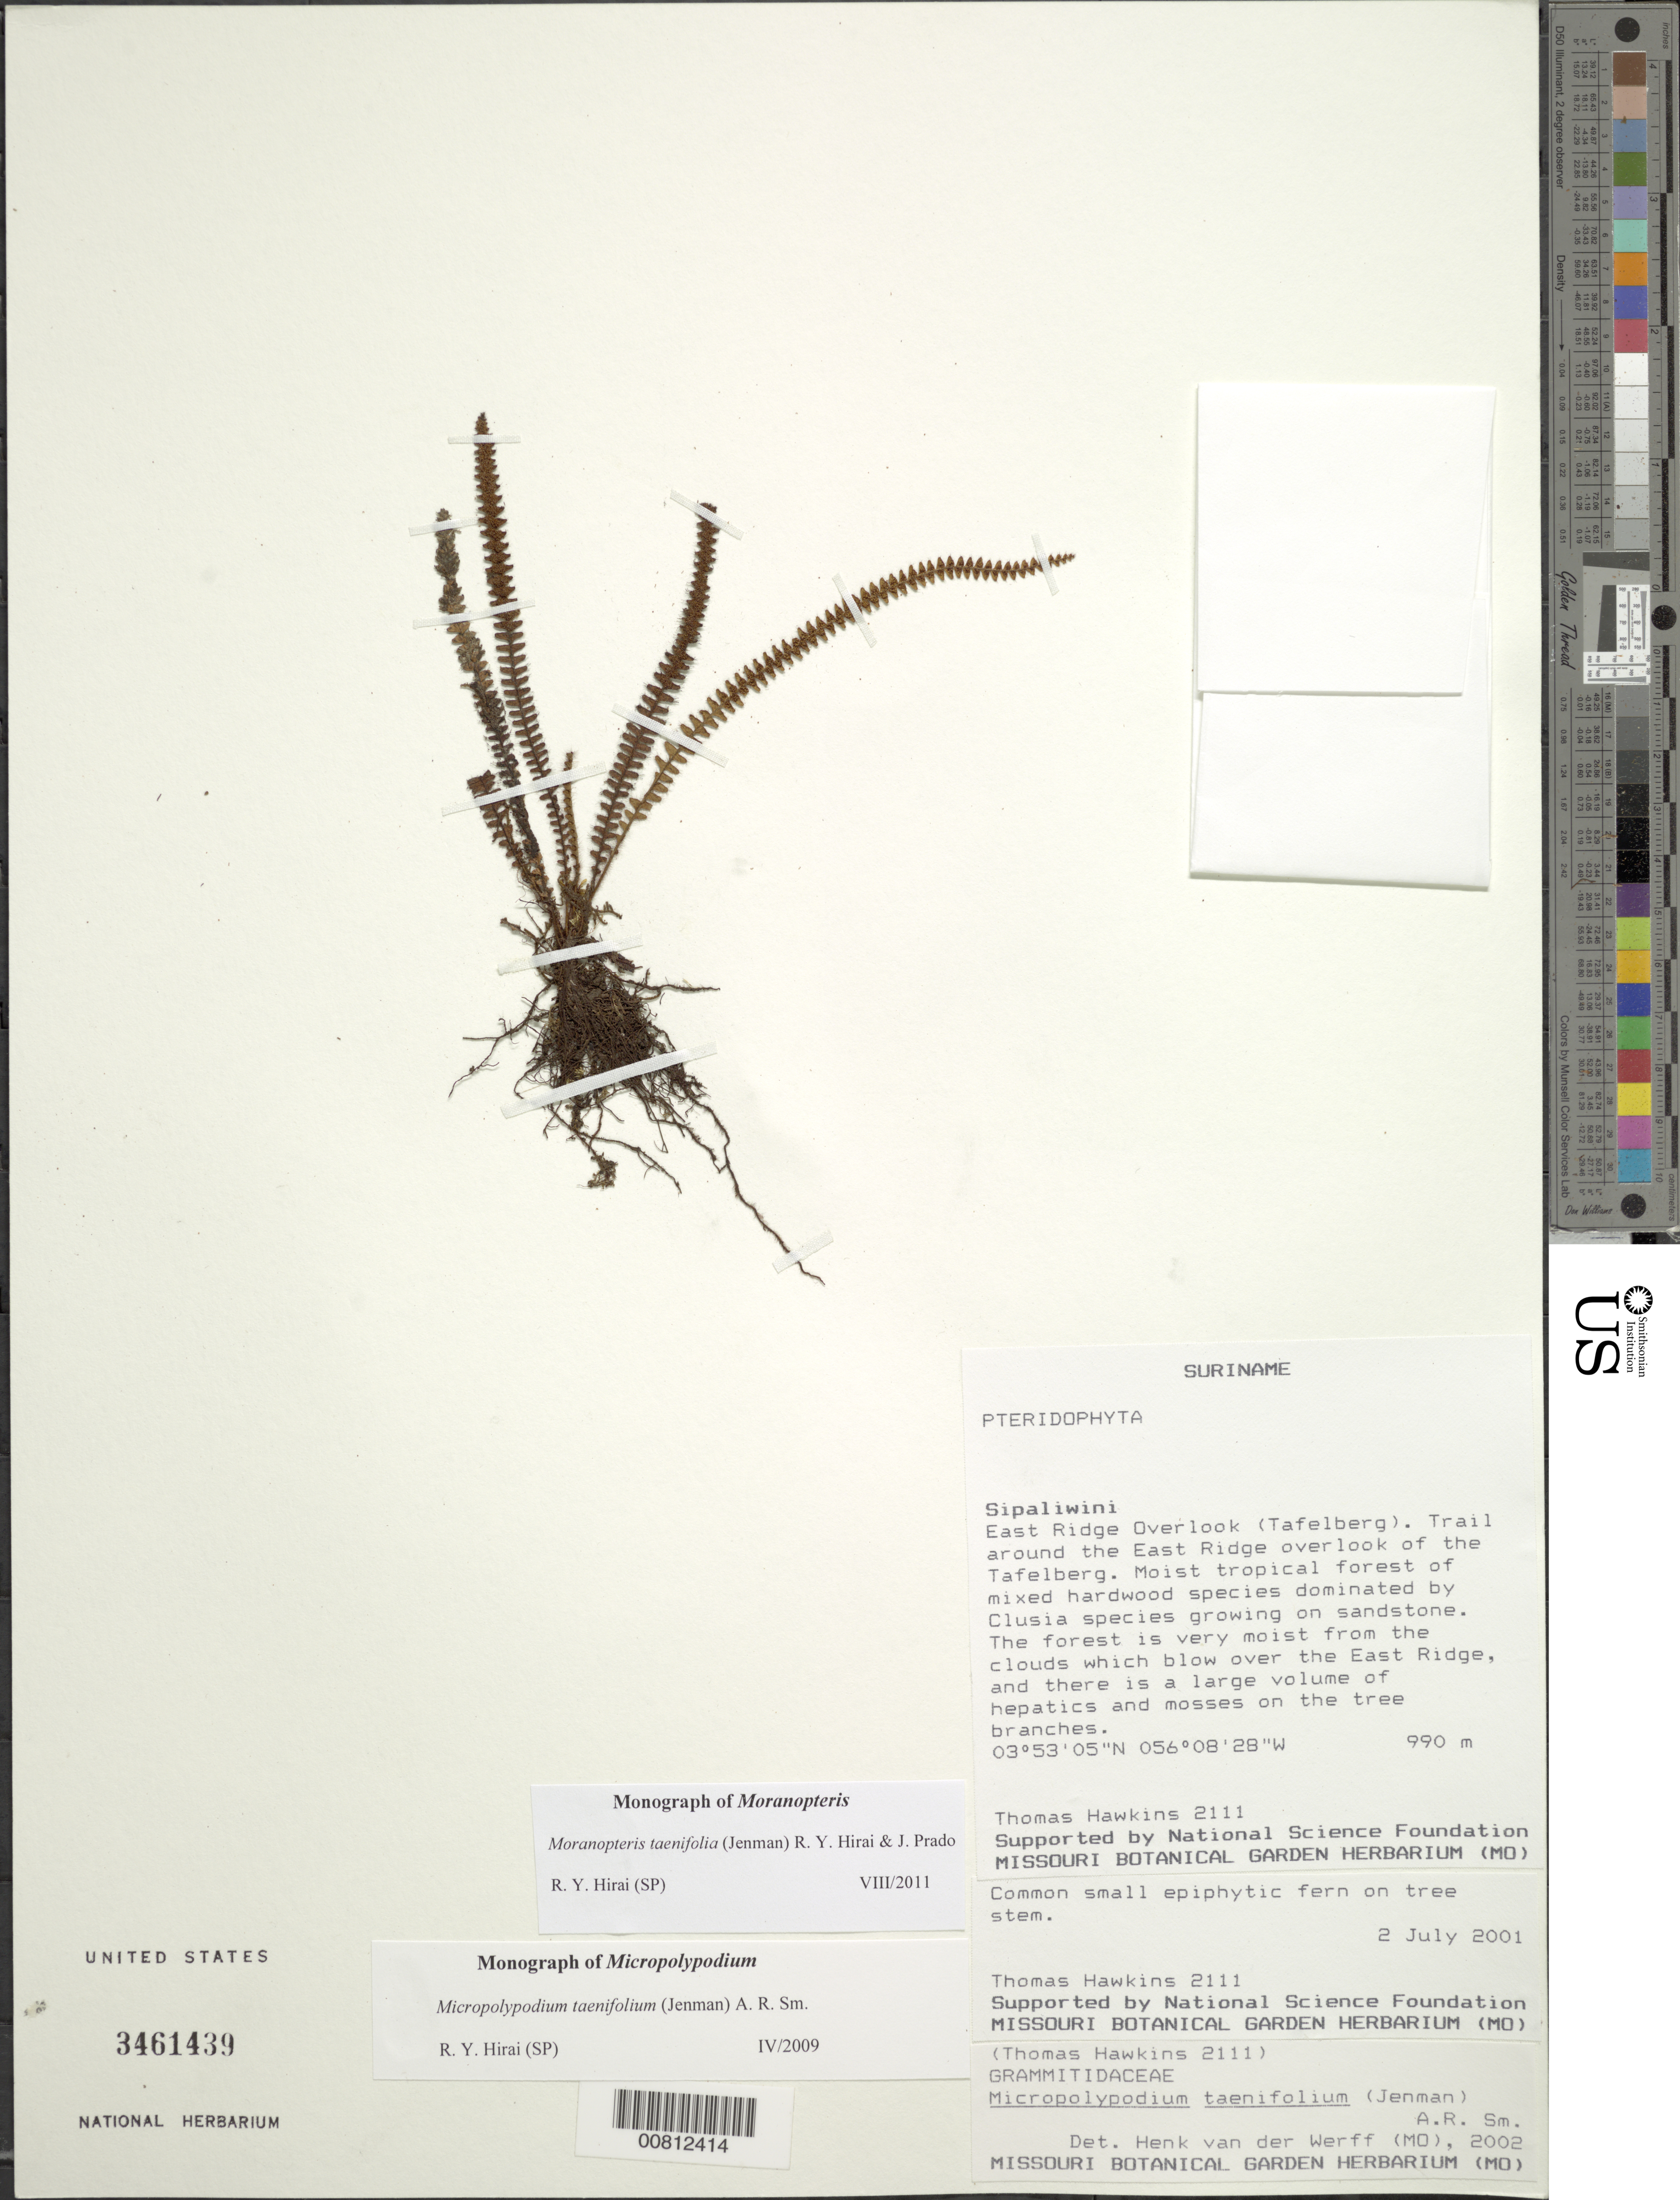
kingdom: Plantae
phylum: Tracheophyta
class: Polypodiopsida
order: Polypodiales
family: Polypodiaceae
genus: Moranopteris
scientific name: Moranopteris taenifolia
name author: (Jenman) R. Y. Hirai & J. Prado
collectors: T. Hawkins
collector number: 2111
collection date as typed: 2-Jul-01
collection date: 2001-07-02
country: Suriname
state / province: Sipaliwini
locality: Tafelberg (Table Mountain), East Ridge Overlook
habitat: Moist tropical forest of mixed hardwood species dominated by Clusia species growing over sandstone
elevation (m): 990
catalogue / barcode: US 3461439